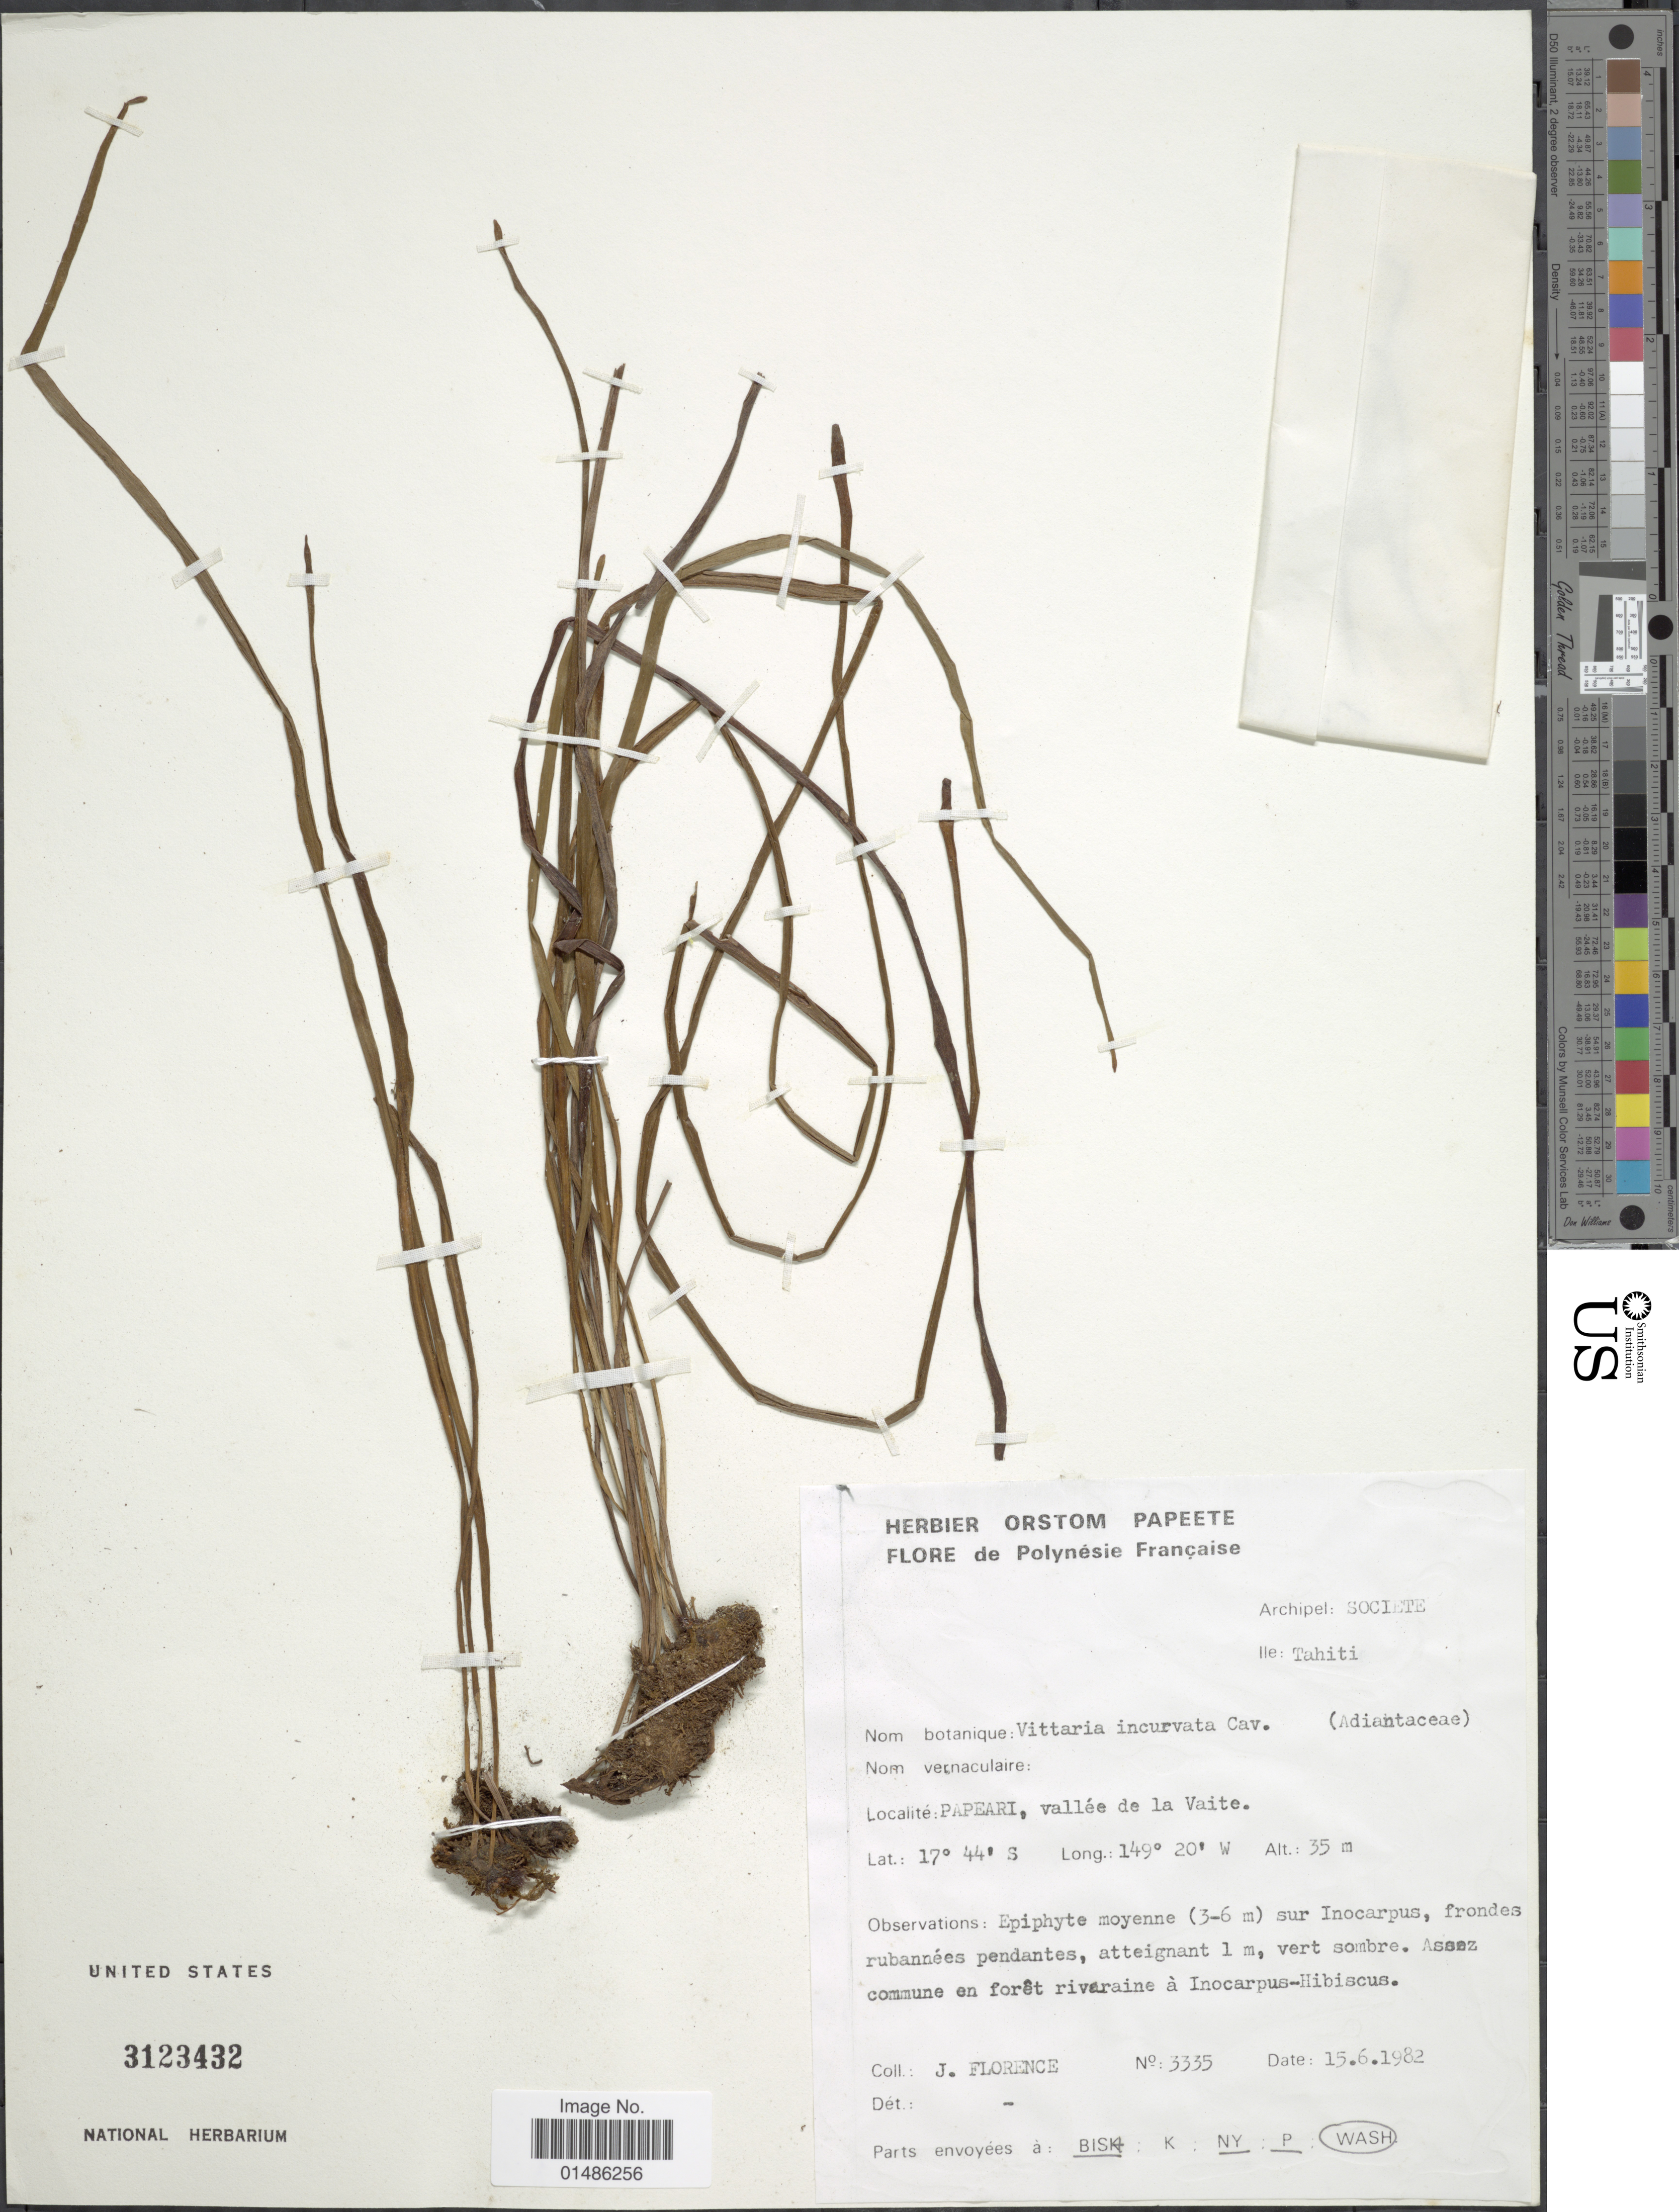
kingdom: Plantae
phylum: Tracheophyta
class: Polypodiopsida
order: Polypodiales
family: Pteridaceae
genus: Haplopteris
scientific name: Haplopteris elongata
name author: (Sw.) Crane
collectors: J. Florence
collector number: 3335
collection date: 1982-06-15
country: French Polynesia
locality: Archipel: Societe. Ile: Tahiti. Papeari, vallée de la Vaite.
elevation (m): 35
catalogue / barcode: US 3123432